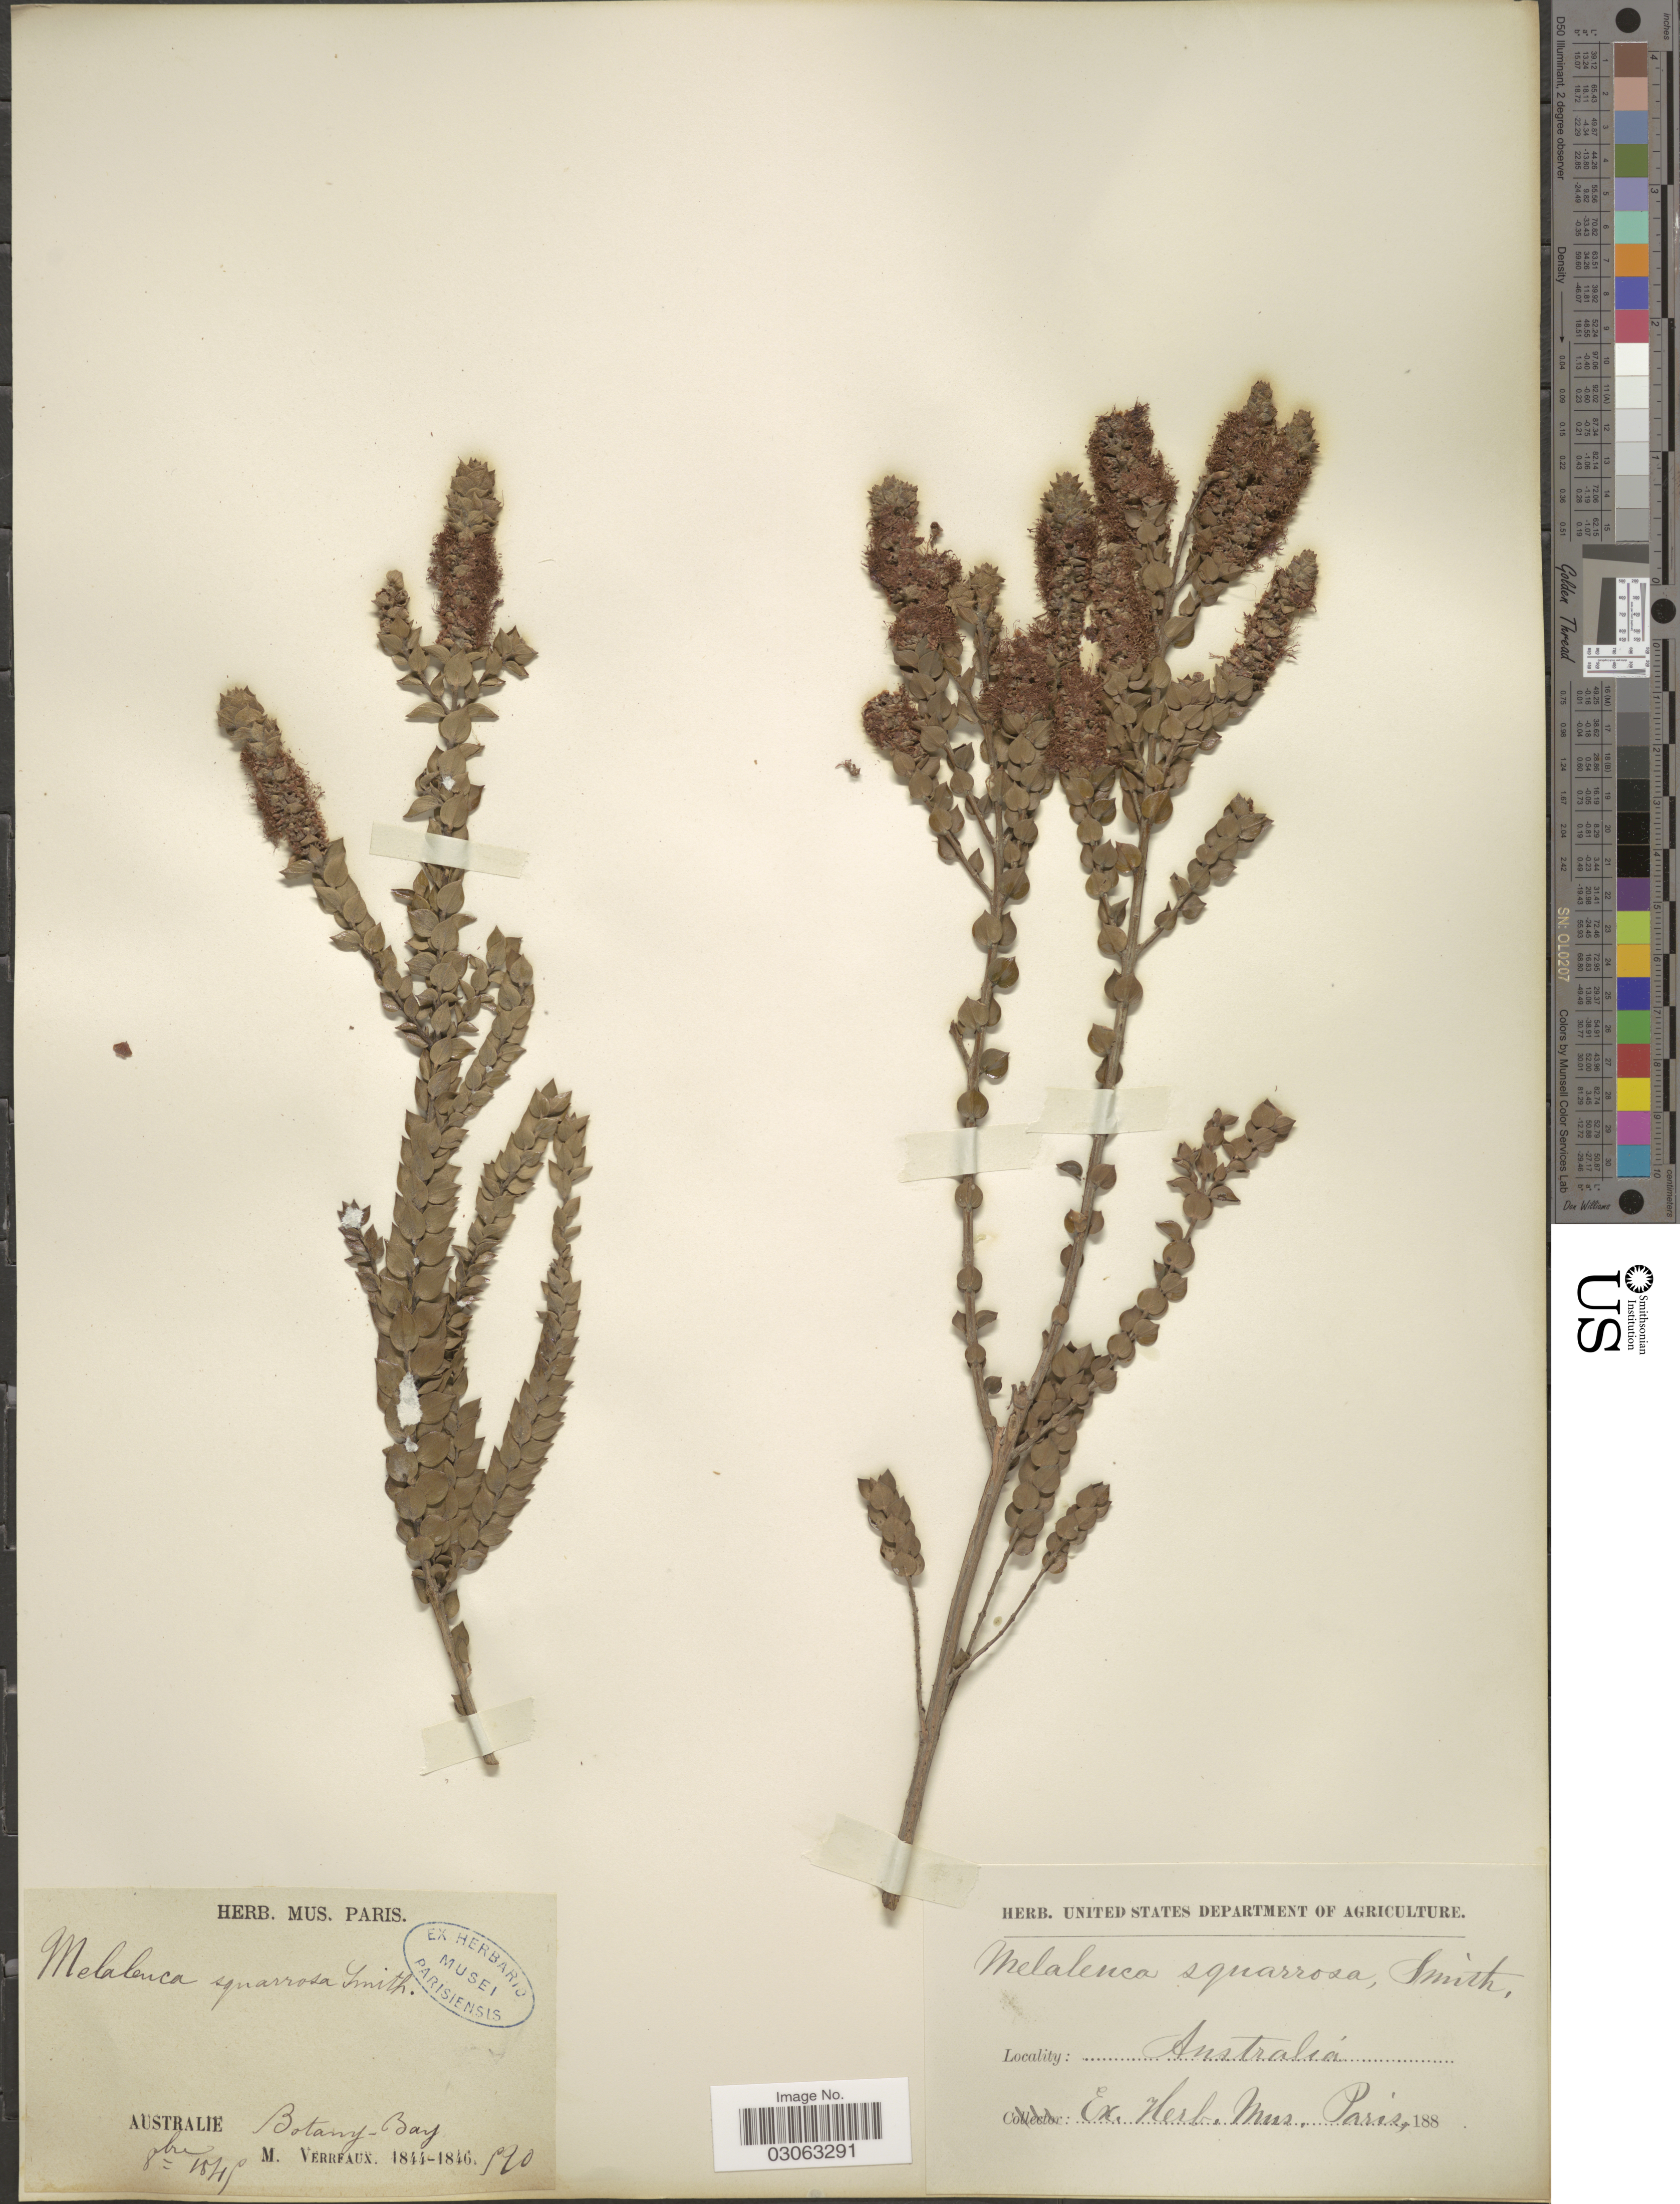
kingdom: Plantae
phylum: Tracheophyta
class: Magnoliopsida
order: Myrtales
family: Myrtaceae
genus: Melaleuca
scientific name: Melaleuca squarrosa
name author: Sm.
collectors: M. Verreaux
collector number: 190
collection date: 1841-10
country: Australia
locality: Botany Bay.